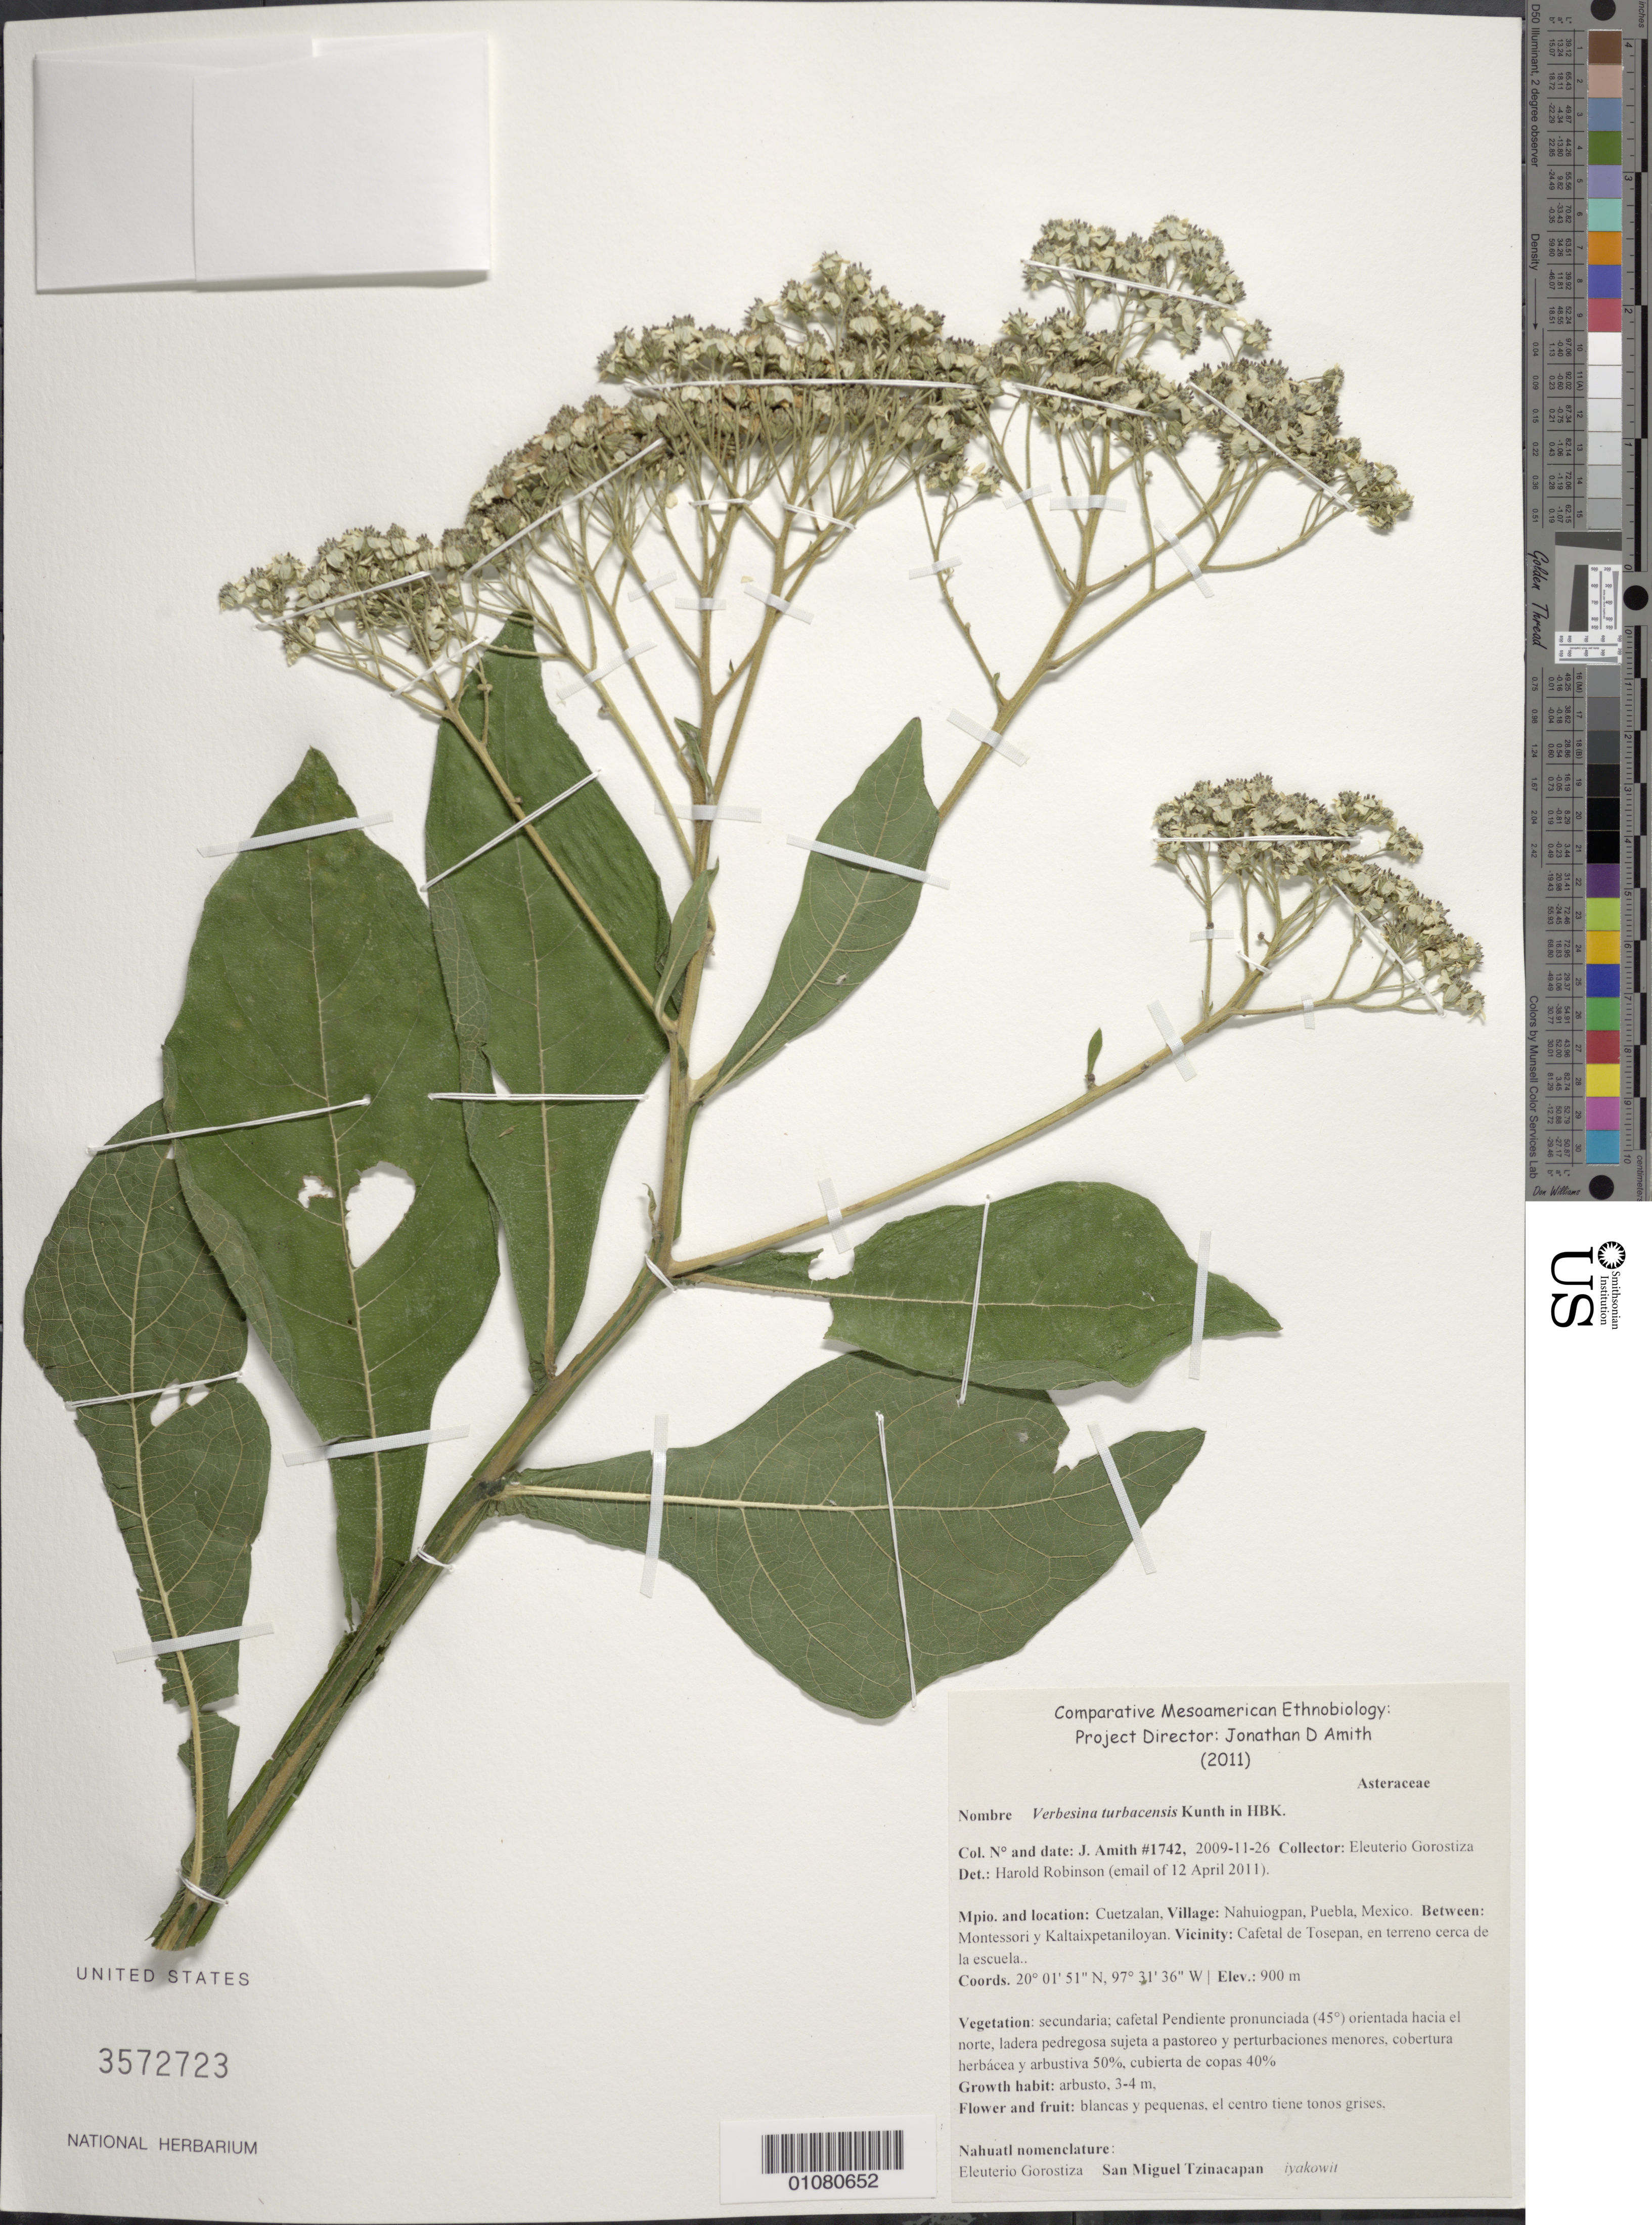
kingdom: Plantae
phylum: Tracheophyta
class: Magnoliopsida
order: Asterales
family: Asteraceae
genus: Verbesina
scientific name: Verbesina turbacensis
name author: Kunth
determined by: Robinson, Harold E., (US)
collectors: J. D. Amith & E. Gorostiza S.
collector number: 1742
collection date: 2009-11-26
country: Mexico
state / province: Puebla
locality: Nahuiogmapn, Cuetzalan. Between Montessori y Kaltaixpentaniloyan. Vic cafetal de Tosepan, en terreno cerca de la escuela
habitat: Vegetation secundaria, cafetal Pendiente pronunciada (45º) orientada hacia el norte, ladera pedregosa sujeta a pastoreo y perturbaciones menores…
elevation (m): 900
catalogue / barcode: US 3572723